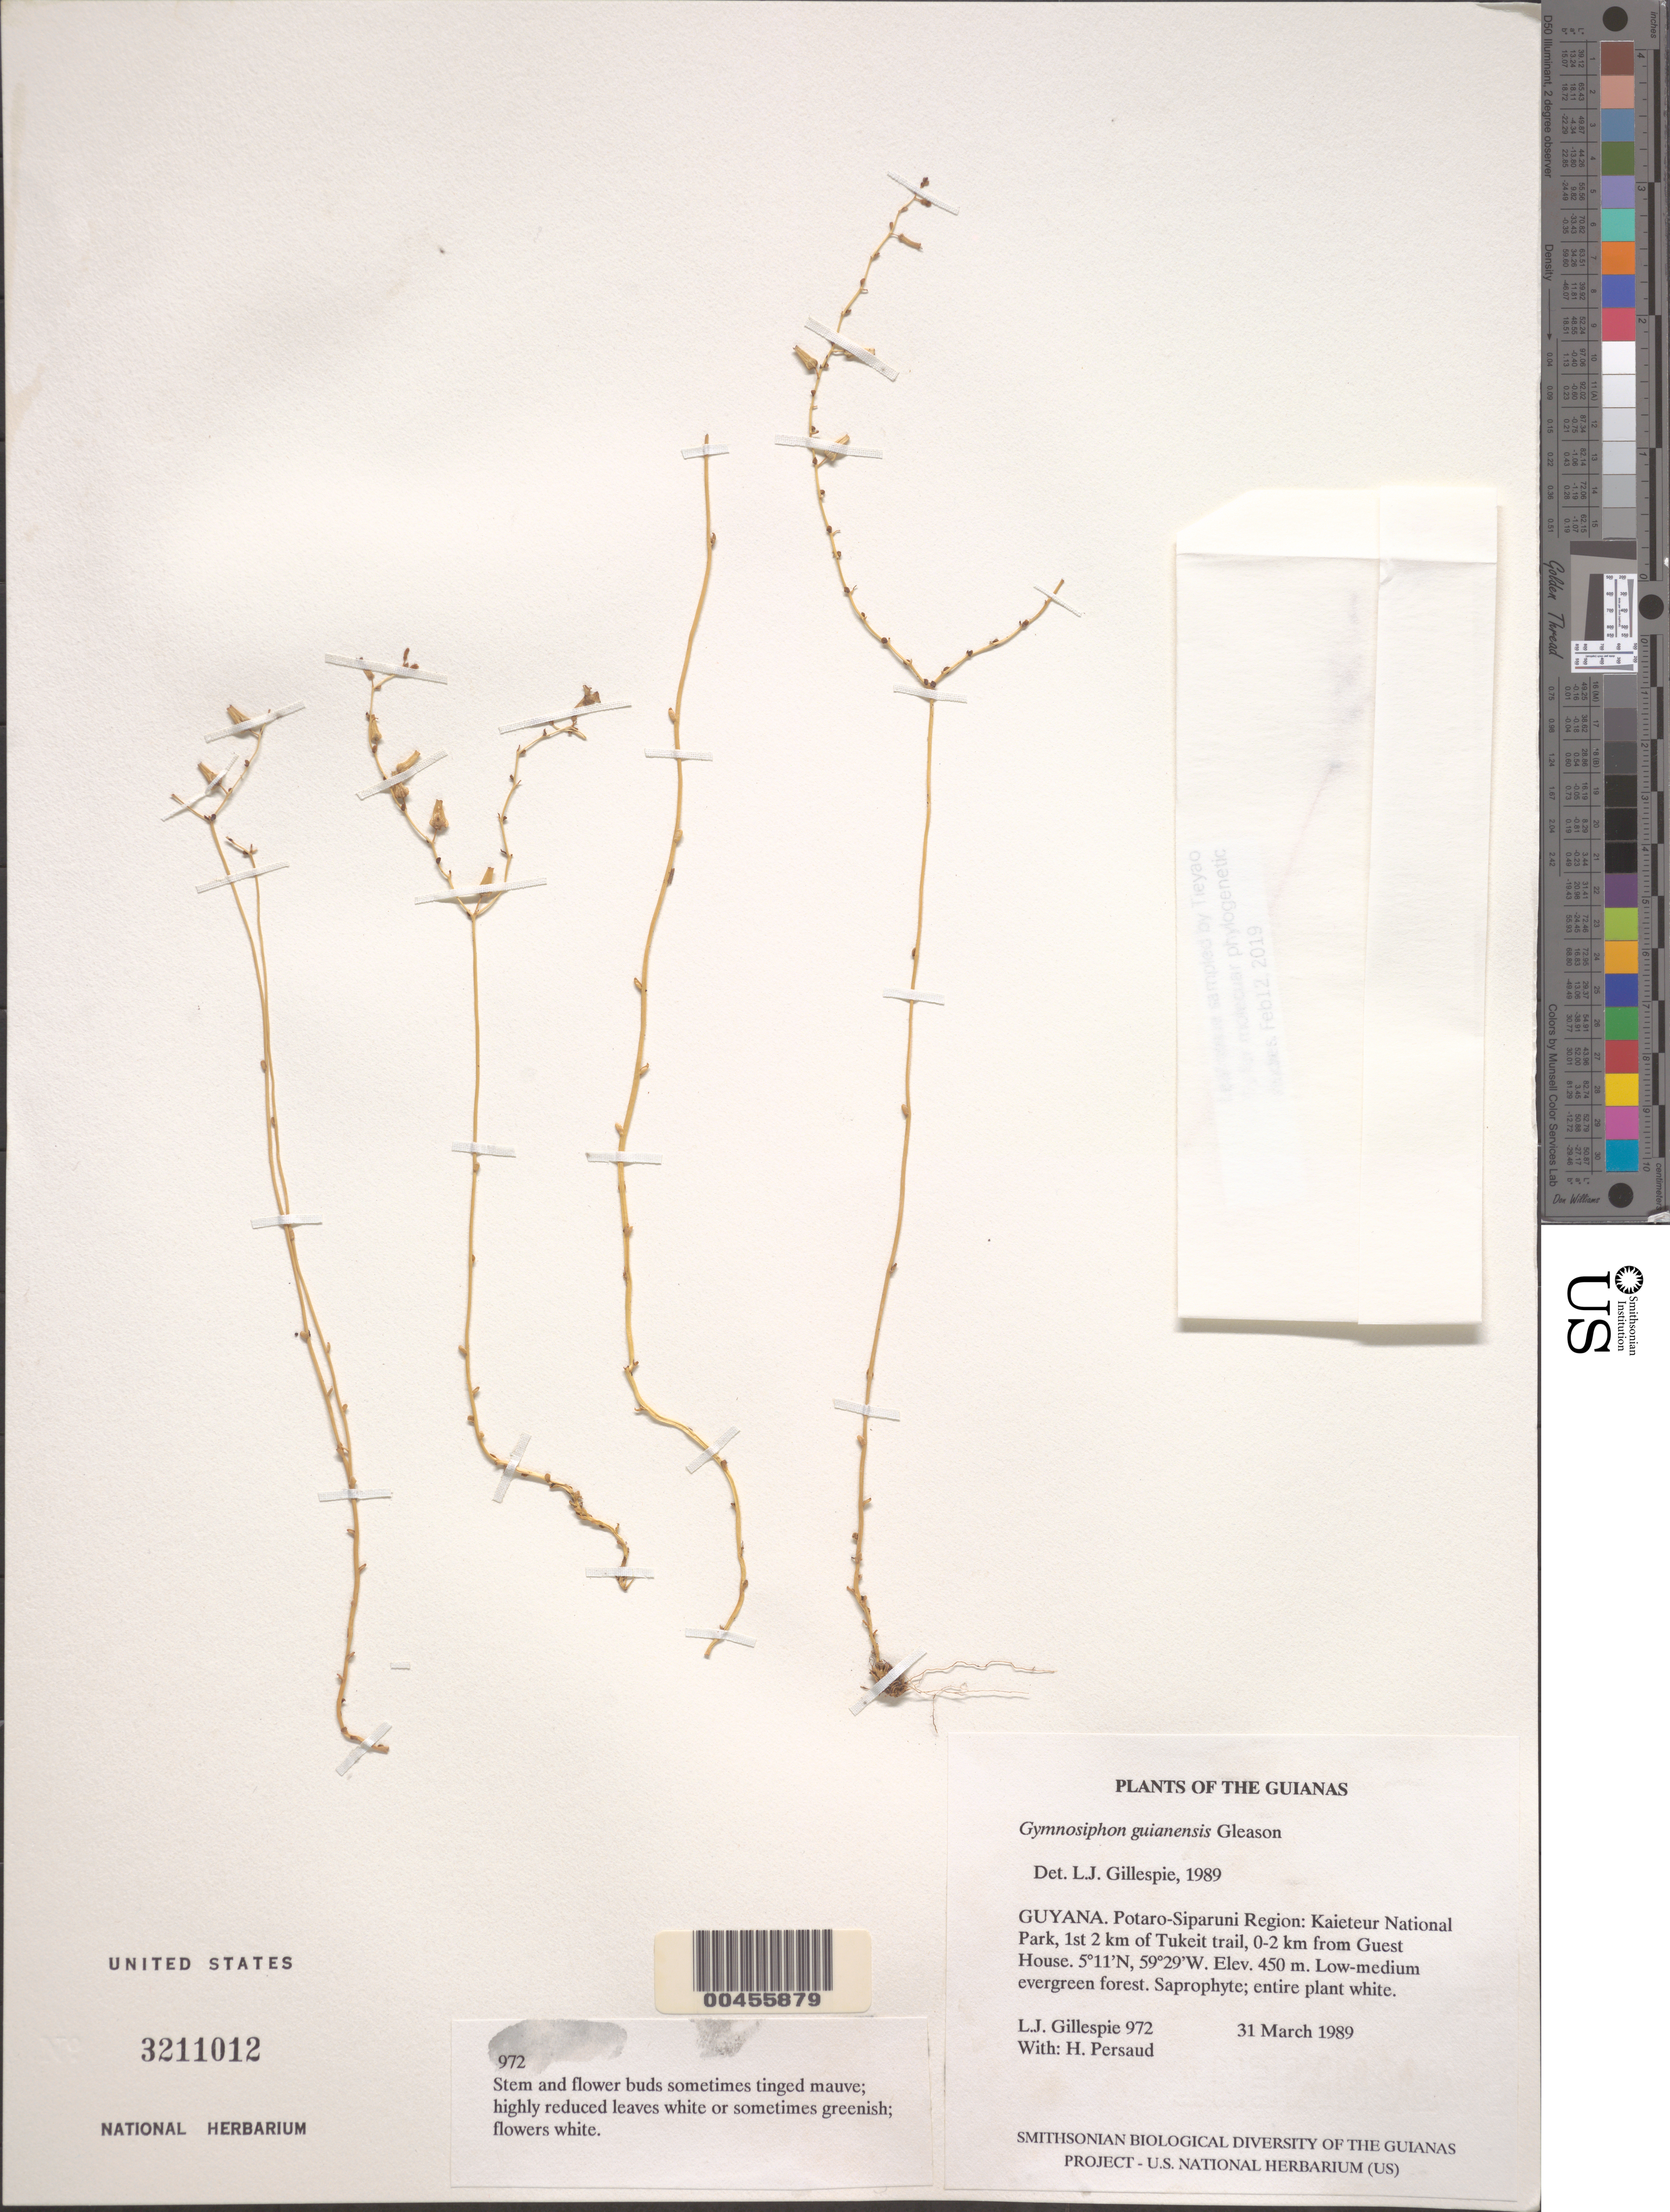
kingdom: Plantae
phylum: Tracheophyta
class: Liliopsida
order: Dioscoreales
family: Burmanniaceae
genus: Gymnosiphon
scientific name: Gymnosiphon guianensis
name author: Gleason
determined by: Gillespie, L. J.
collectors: L. J. Gillespie & H. Persaud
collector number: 972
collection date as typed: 31 March 1989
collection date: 1989-03-31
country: Guyana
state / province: Potaro-Siparuni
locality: Kaieteur National Park, 1st 2 km of Tukeit trail, 0-2 km from Guest House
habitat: Low-medium evergreen forest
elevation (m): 450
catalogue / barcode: US 3211012